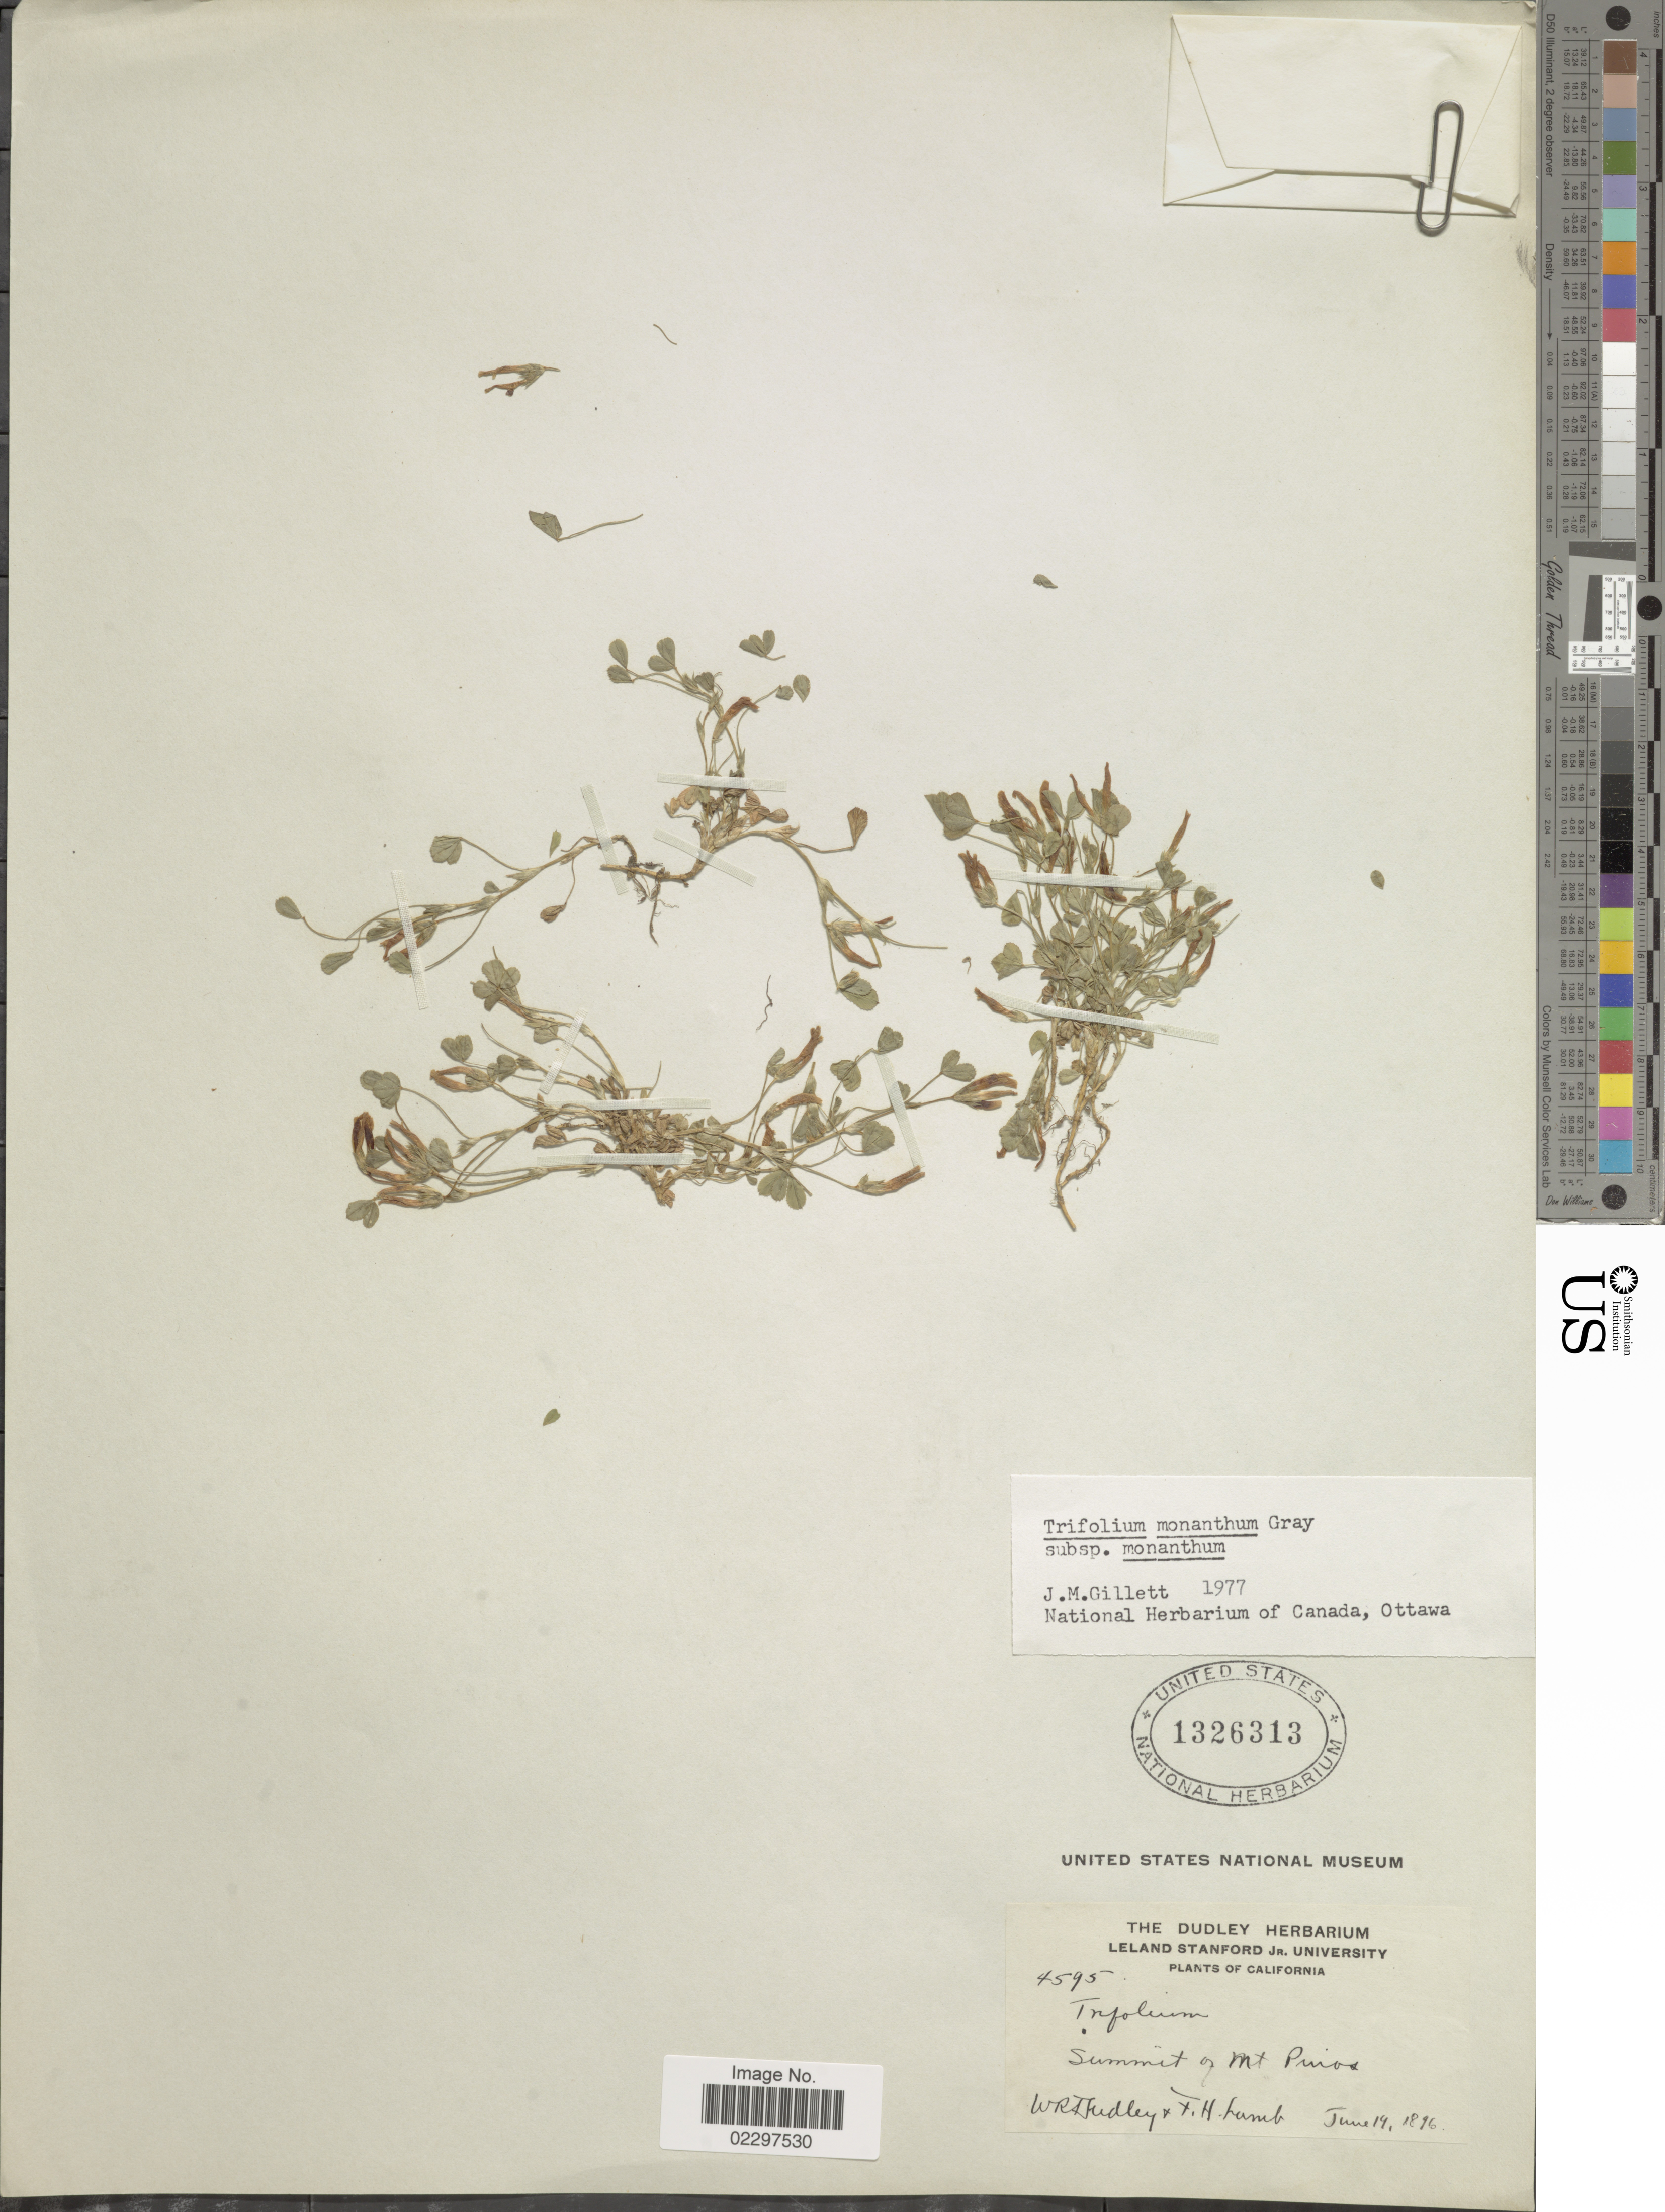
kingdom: Plantae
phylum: Tracheophyta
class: Magnoliopsida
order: Fabales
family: Fabaceae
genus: Trifolium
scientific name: Trifolium monanthum subsp. monanthum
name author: A. Gray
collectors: W. Dudley & F. H. Lamb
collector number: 4595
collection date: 1896-06-19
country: United States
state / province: California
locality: Summit of Mt Pinos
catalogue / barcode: US 1326313